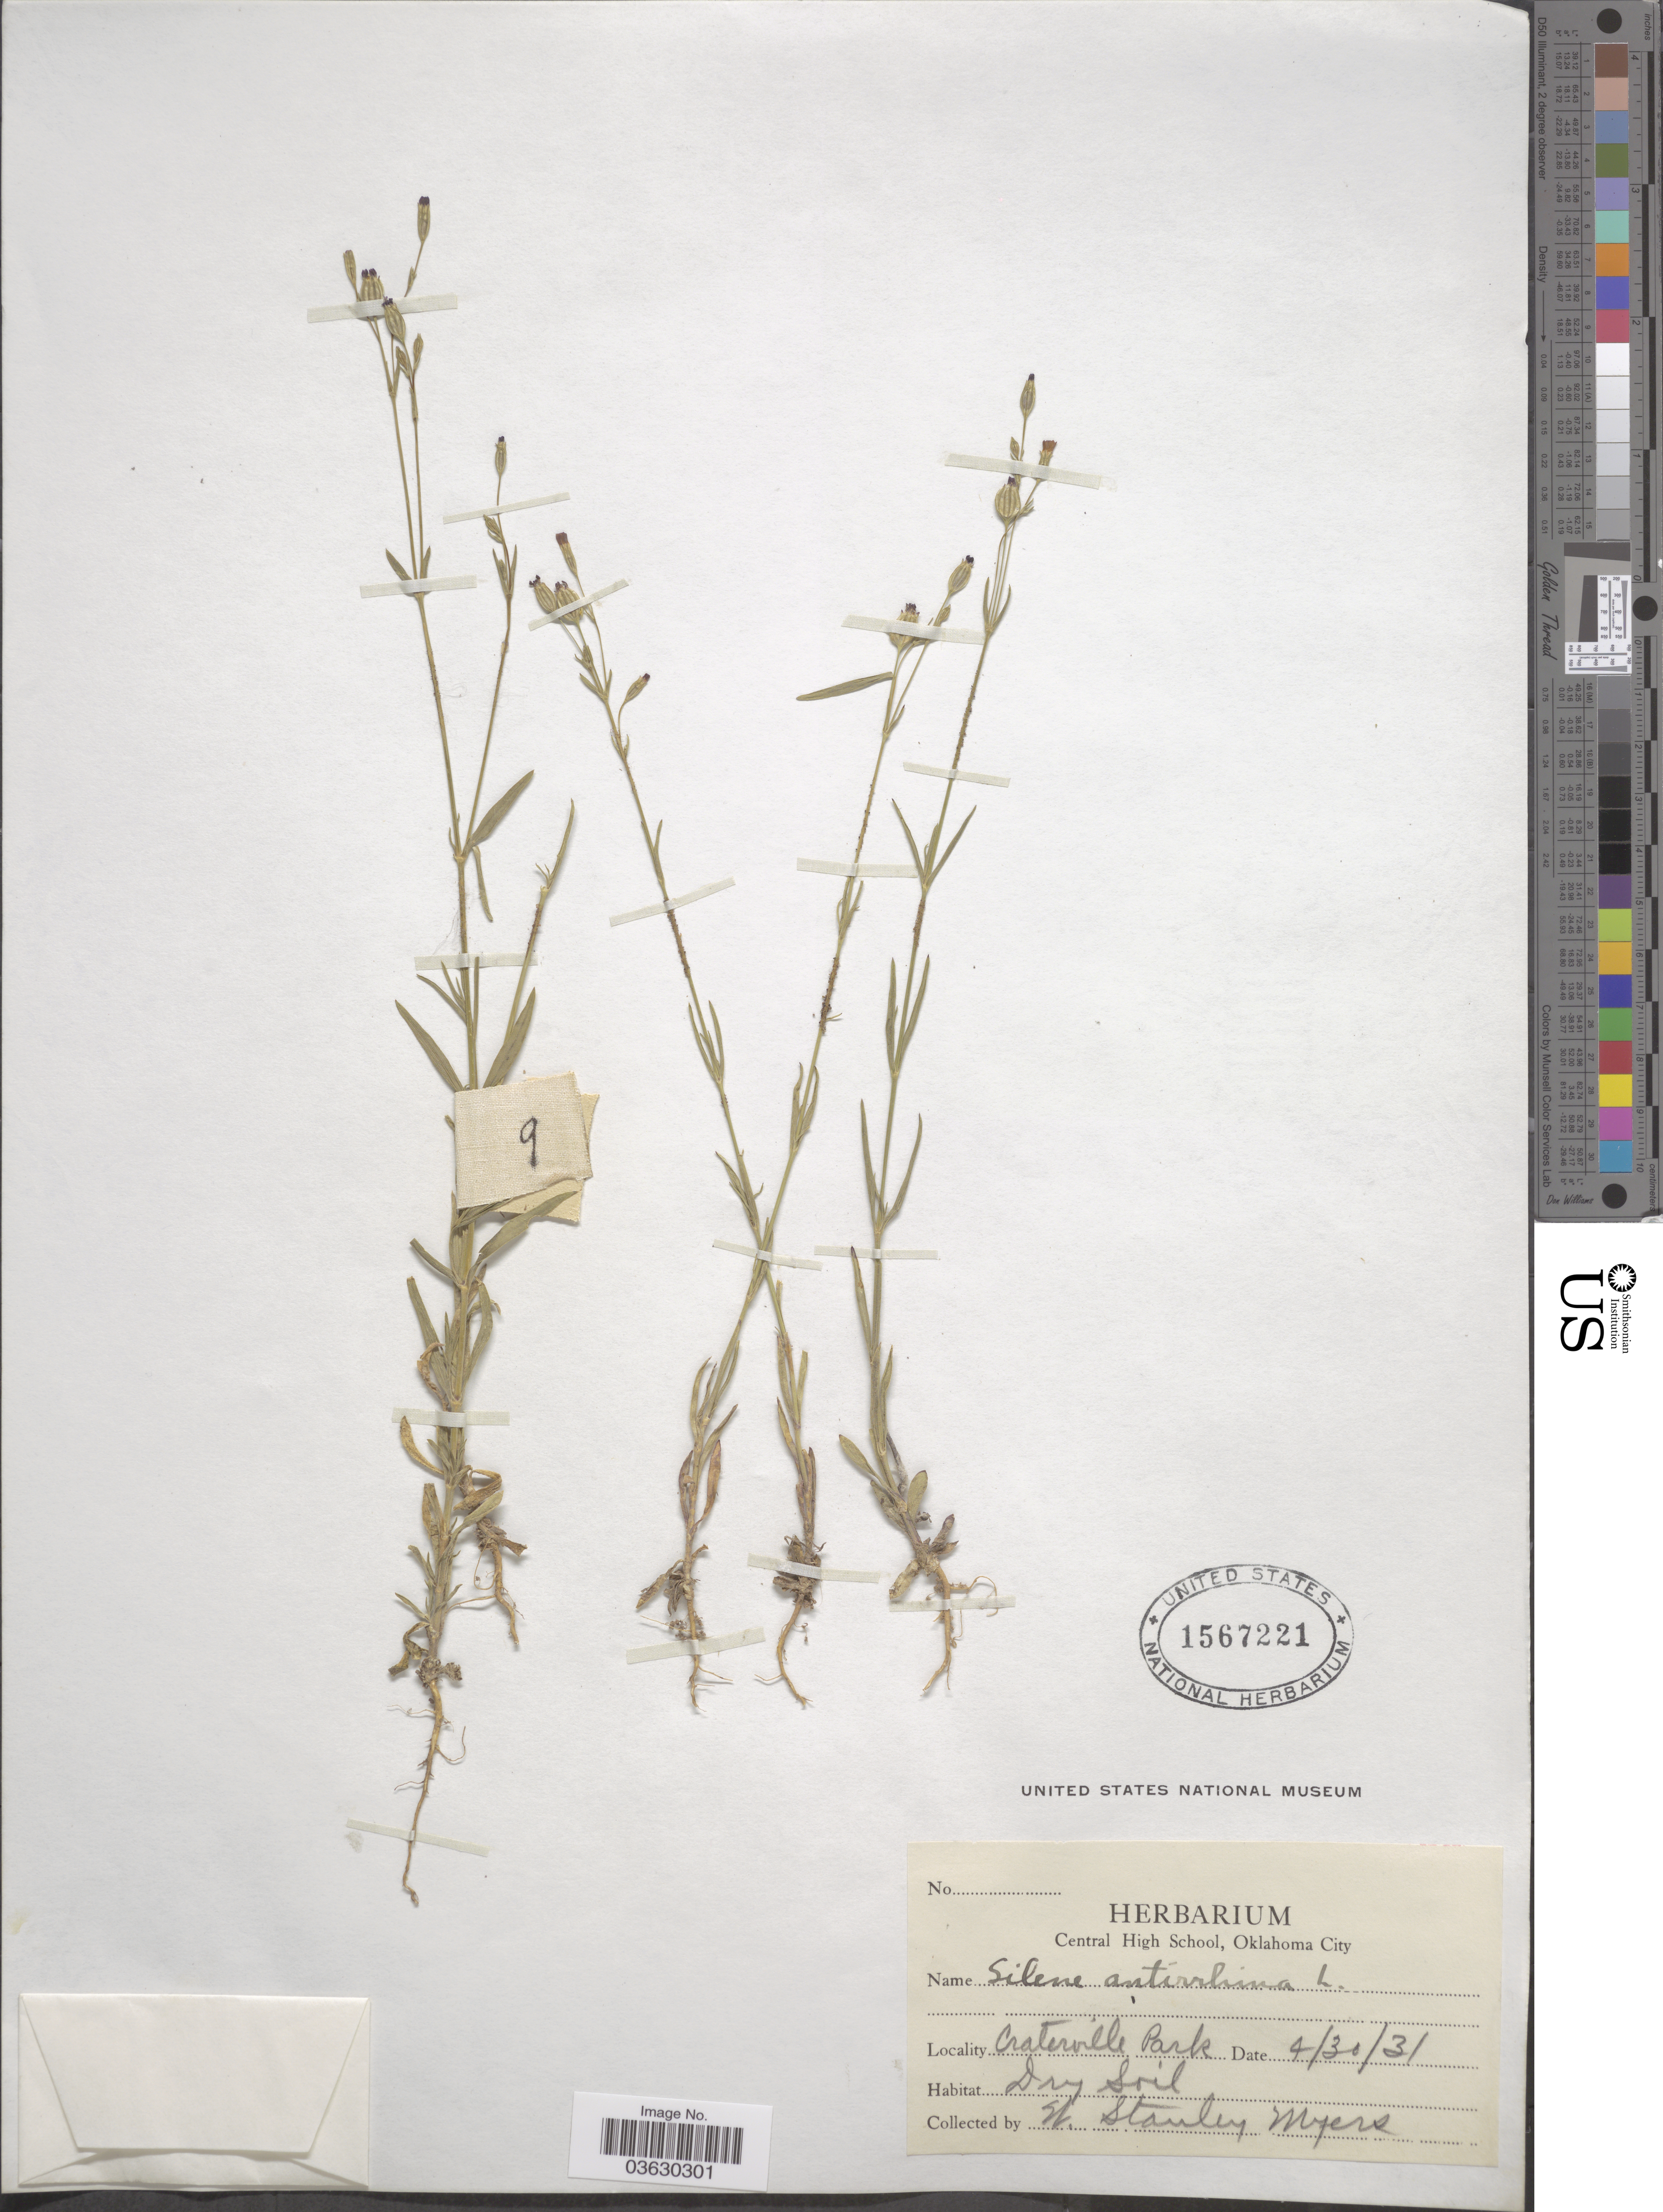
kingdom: Plantae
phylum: Tracheophyta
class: Magnoliopsida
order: Caryophyllales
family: Caryophyllaceae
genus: Silene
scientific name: Silene antirrhina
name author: L.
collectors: W. Myers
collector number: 9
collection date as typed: Transcribed d/m/y: 30/4/31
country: United States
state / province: Oklahoma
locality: Craterville Park.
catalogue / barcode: US 1567221